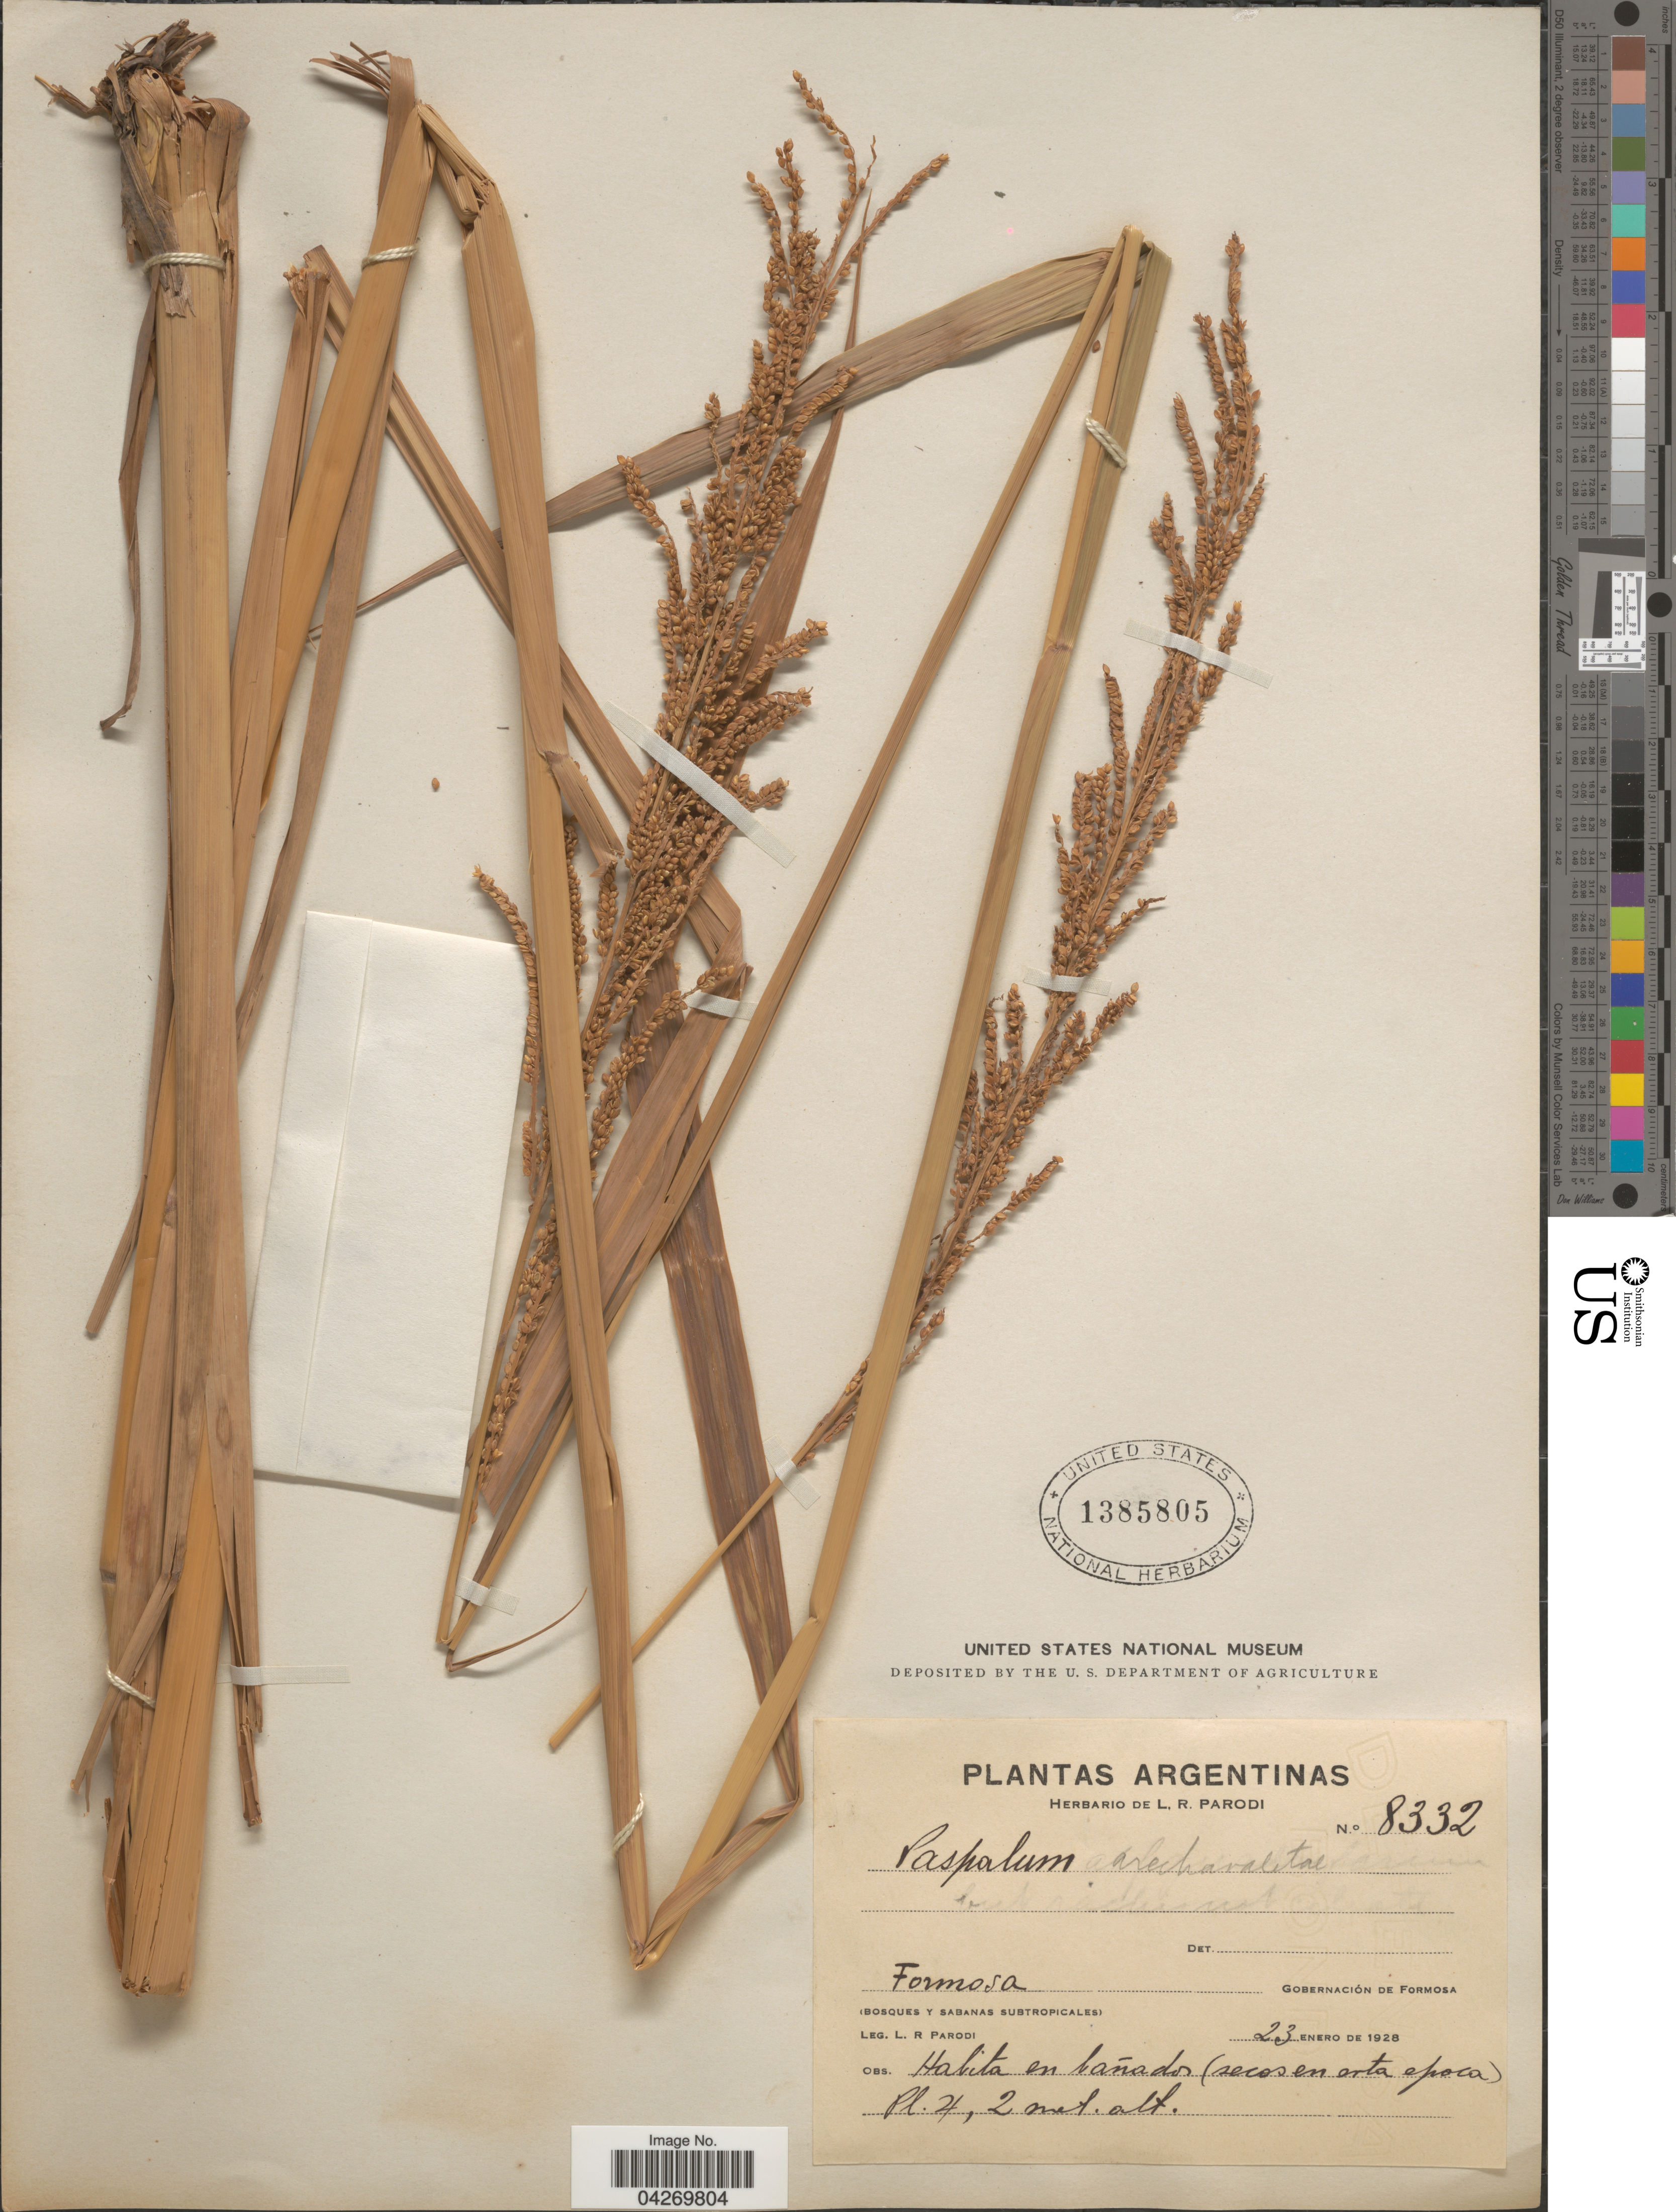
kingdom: Plantae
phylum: Tracheophyta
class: Liliopsida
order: Poales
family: Poaceae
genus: Paspalum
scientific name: Paspalum exaltatum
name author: J. Presl in C. Presl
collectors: L. R. Parodi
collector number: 8332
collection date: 1928-01-23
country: Argentina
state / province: Formosa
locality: Formosa. Gobernación de Formosa (Bosques y sabanas subtropicales).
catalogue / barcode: US 1385805